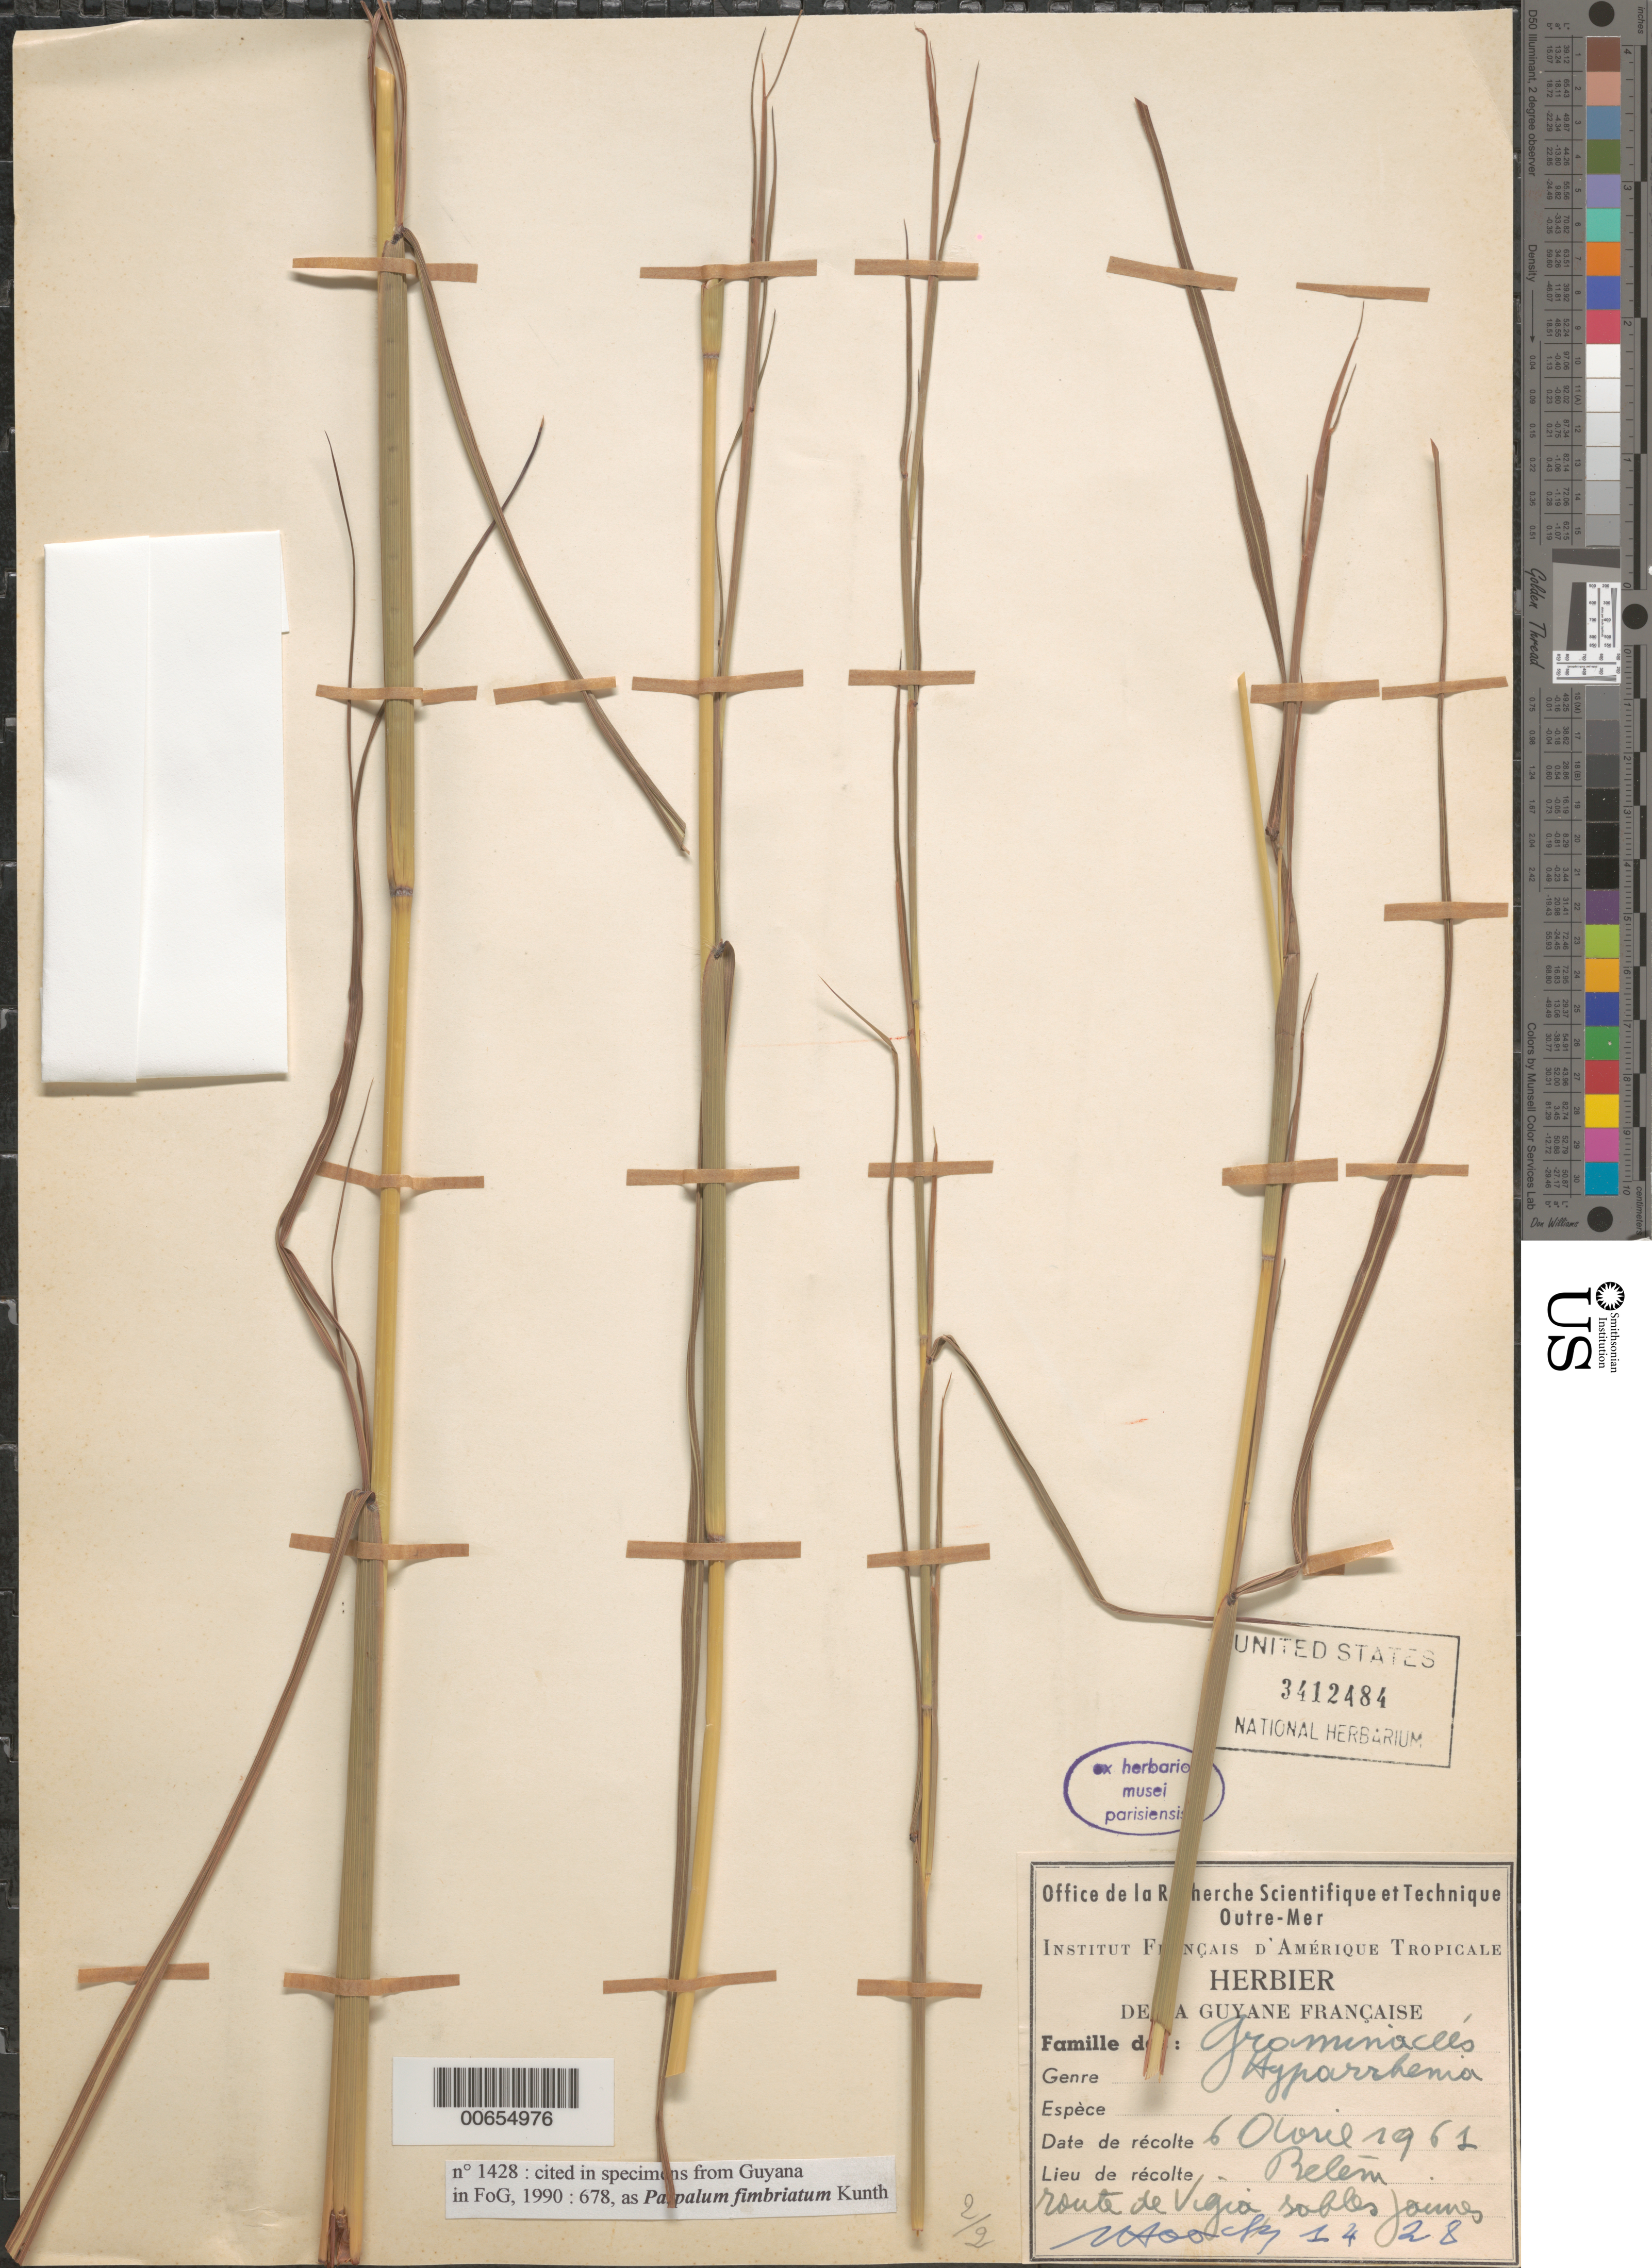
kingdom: Plantae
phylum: Tracheophyta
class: Liliopsida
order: Poales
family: Poaceae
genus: Paspalum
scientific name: Paspalum fimbriatum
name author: Kunth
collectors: J. Hoock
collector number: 1428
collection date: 1961-04-06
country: French Guiana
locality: Guyane Française. Belém route de Vigia sables jaunes.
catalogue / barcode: US 3412484